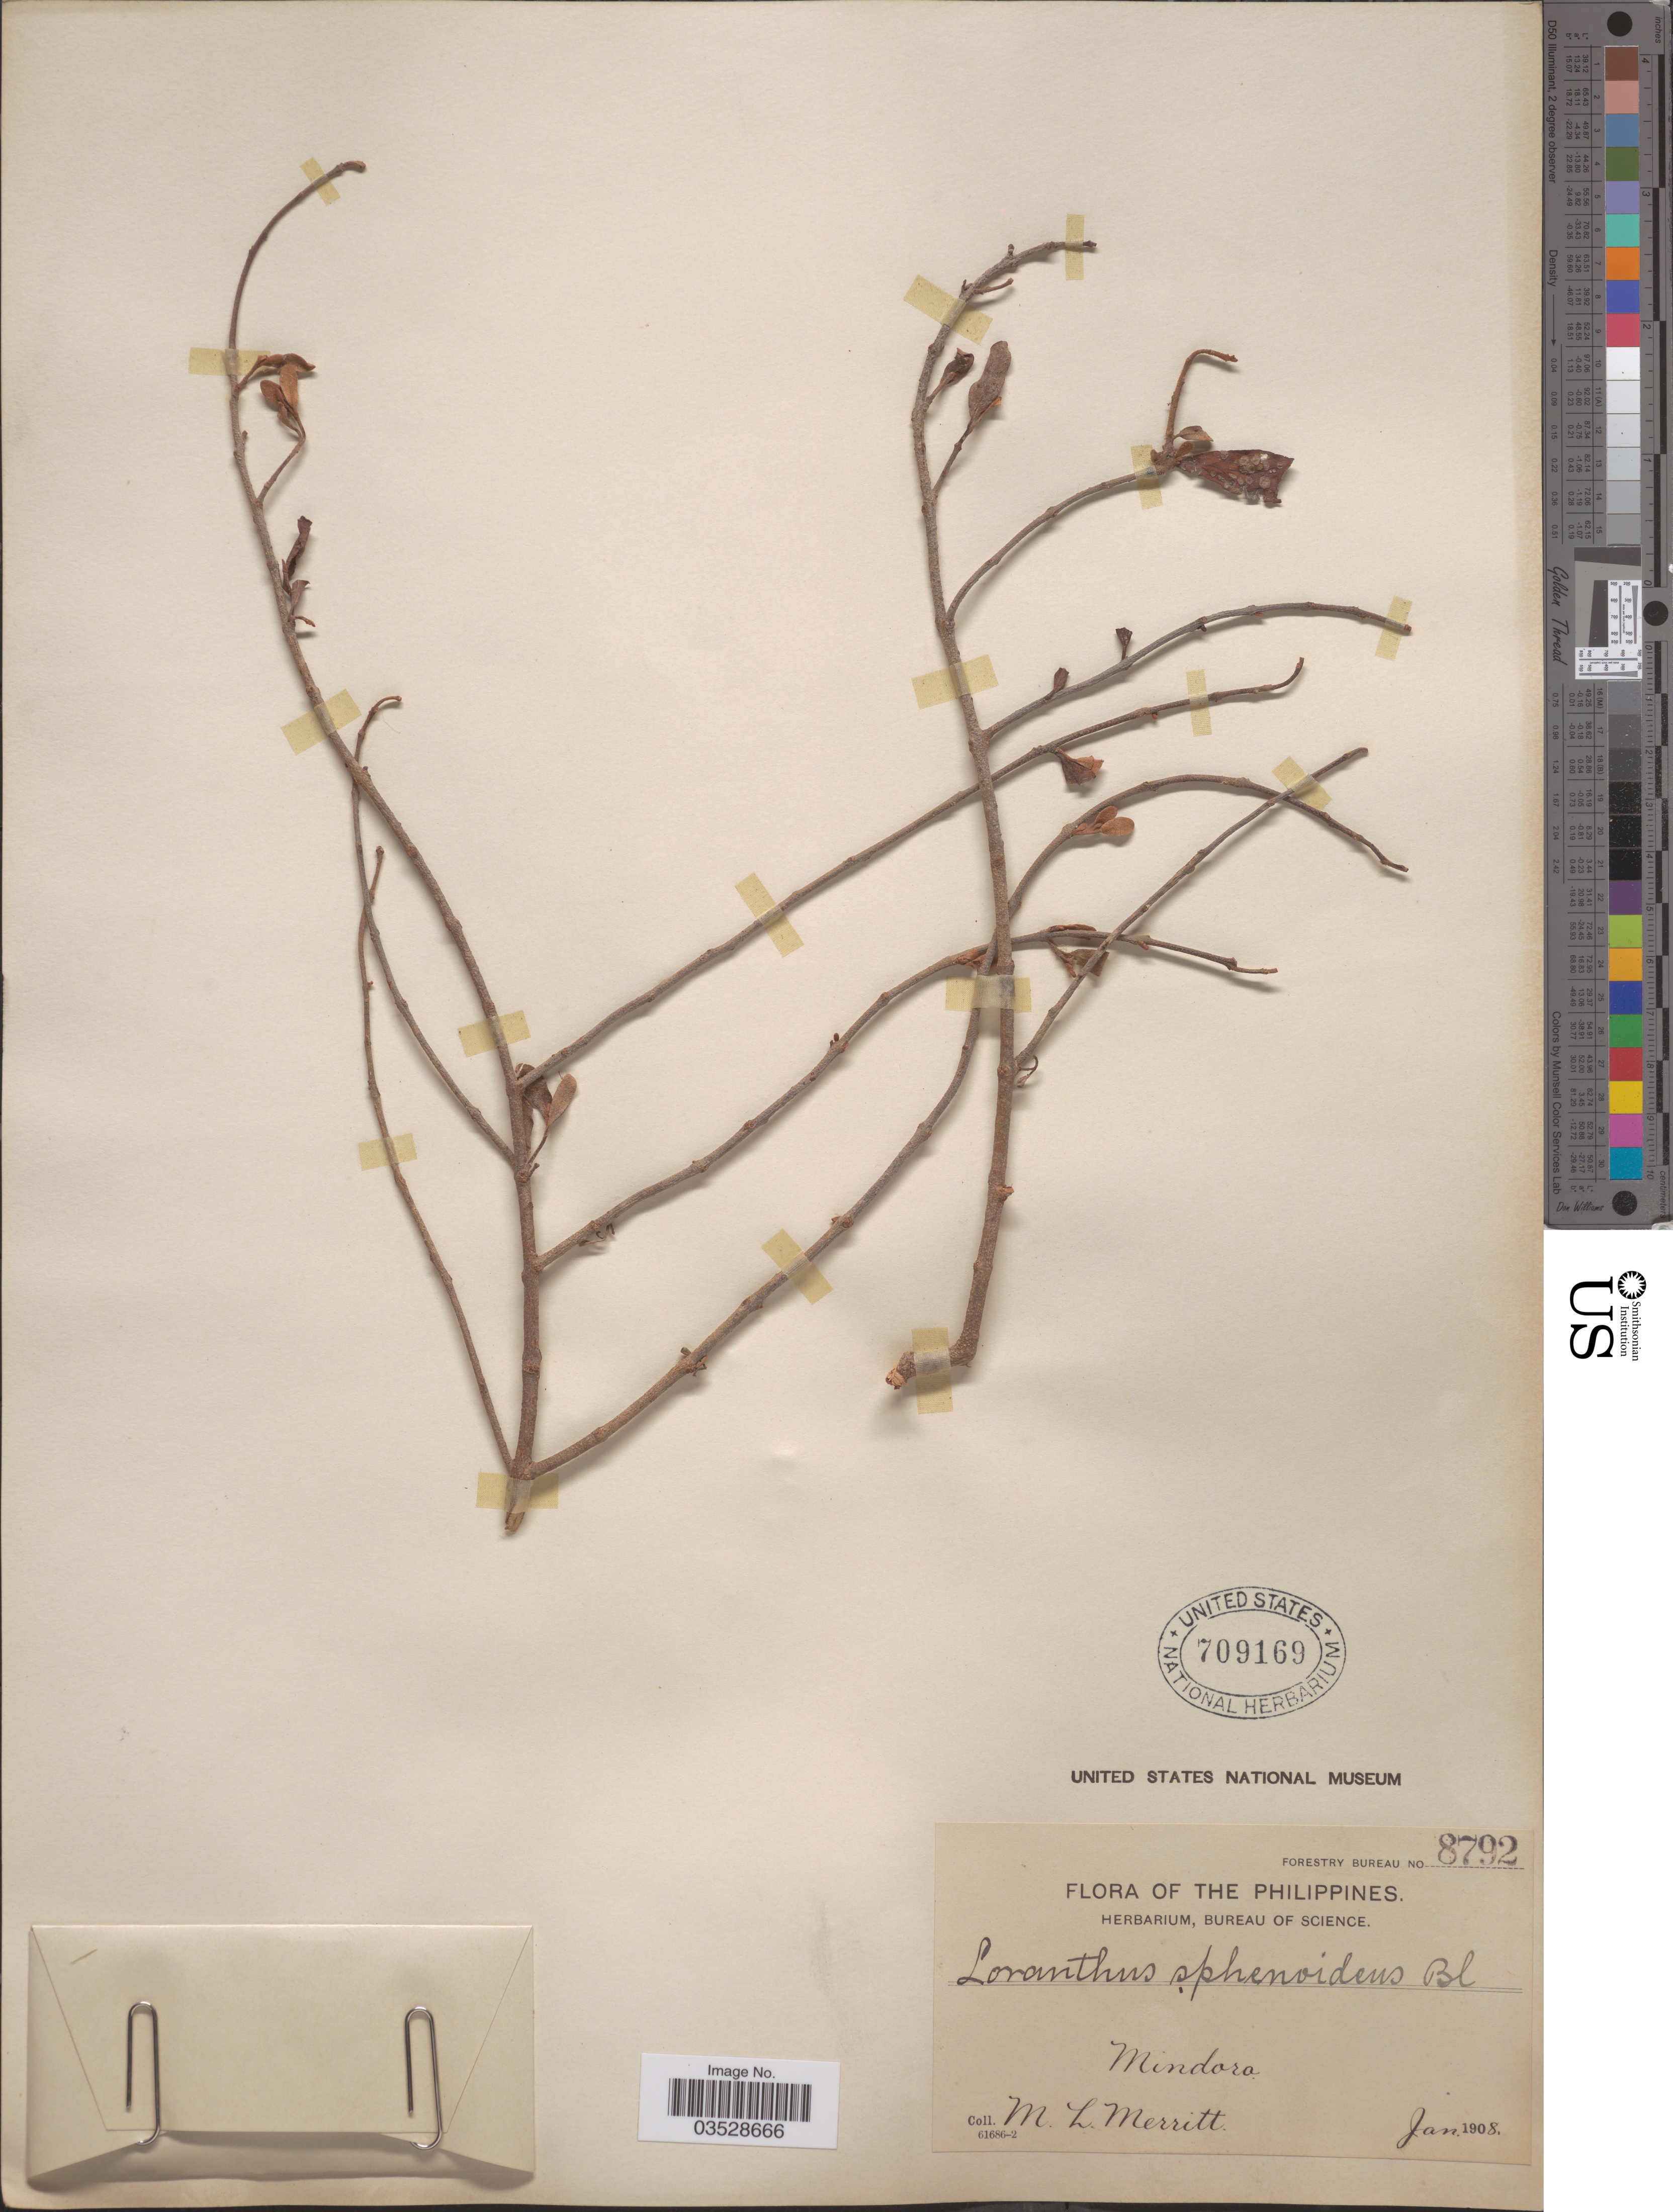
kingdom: Plantae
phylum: Tracheophyta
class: Magnoliopsida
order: Santalales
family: Loranthaceae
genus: Loranthus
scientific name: Loranthus sphenoideus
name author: Blume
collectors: M. L. Merritt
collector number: Forestry Bureau 8792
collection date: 1908-01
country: Philippines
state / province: Mimaropa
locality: Mindoro.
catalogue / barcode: US 709169